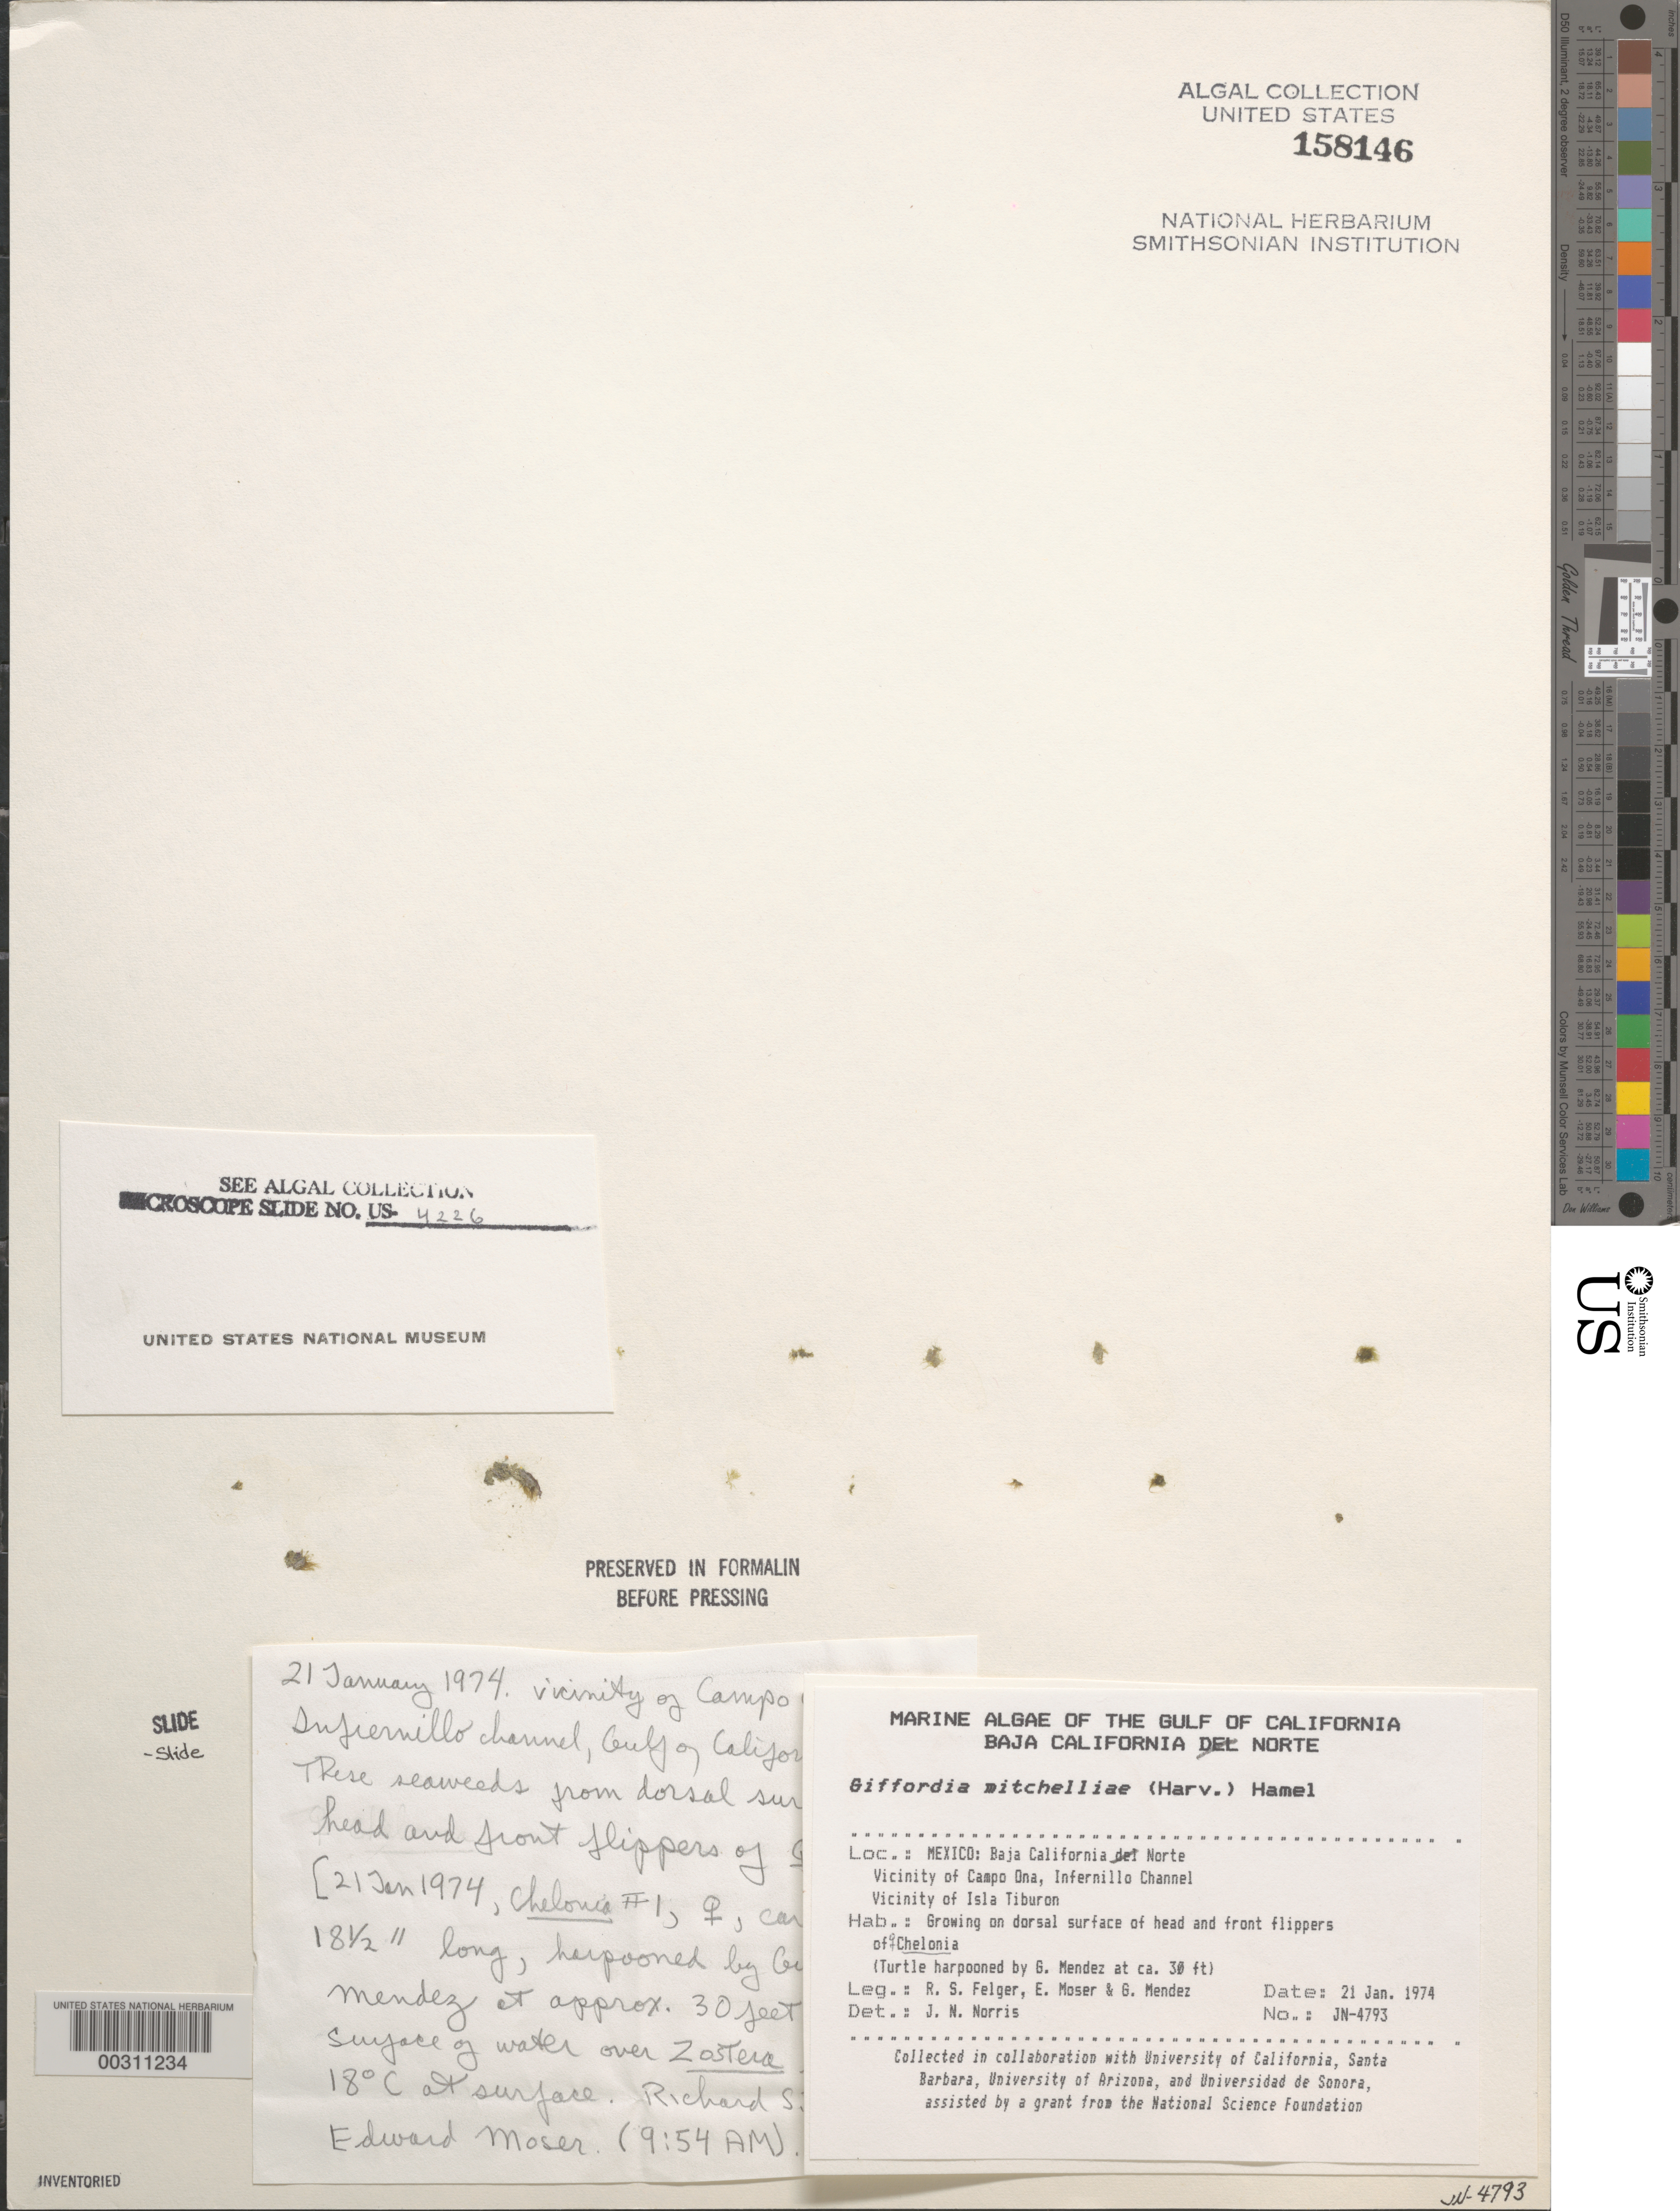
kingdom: Chromista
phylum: Ochrophyta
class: Phaeophyceae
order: Ectocarpales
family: Acinetosporaceae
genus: Feldmannia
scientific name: Feldmannia mitchelliae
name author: (Harv.) H.-S. Kim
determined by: Algae name updating Project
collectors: R. S. Felger, E. Moser & G. Mendez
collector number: JN-4793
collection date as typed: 21 Jan 1974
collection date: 1974-01-21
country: Mexico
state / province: Baja California Norte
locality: Campo Ono area, Infernillo Channel, Isla Tiburon area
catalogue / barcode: US 158146